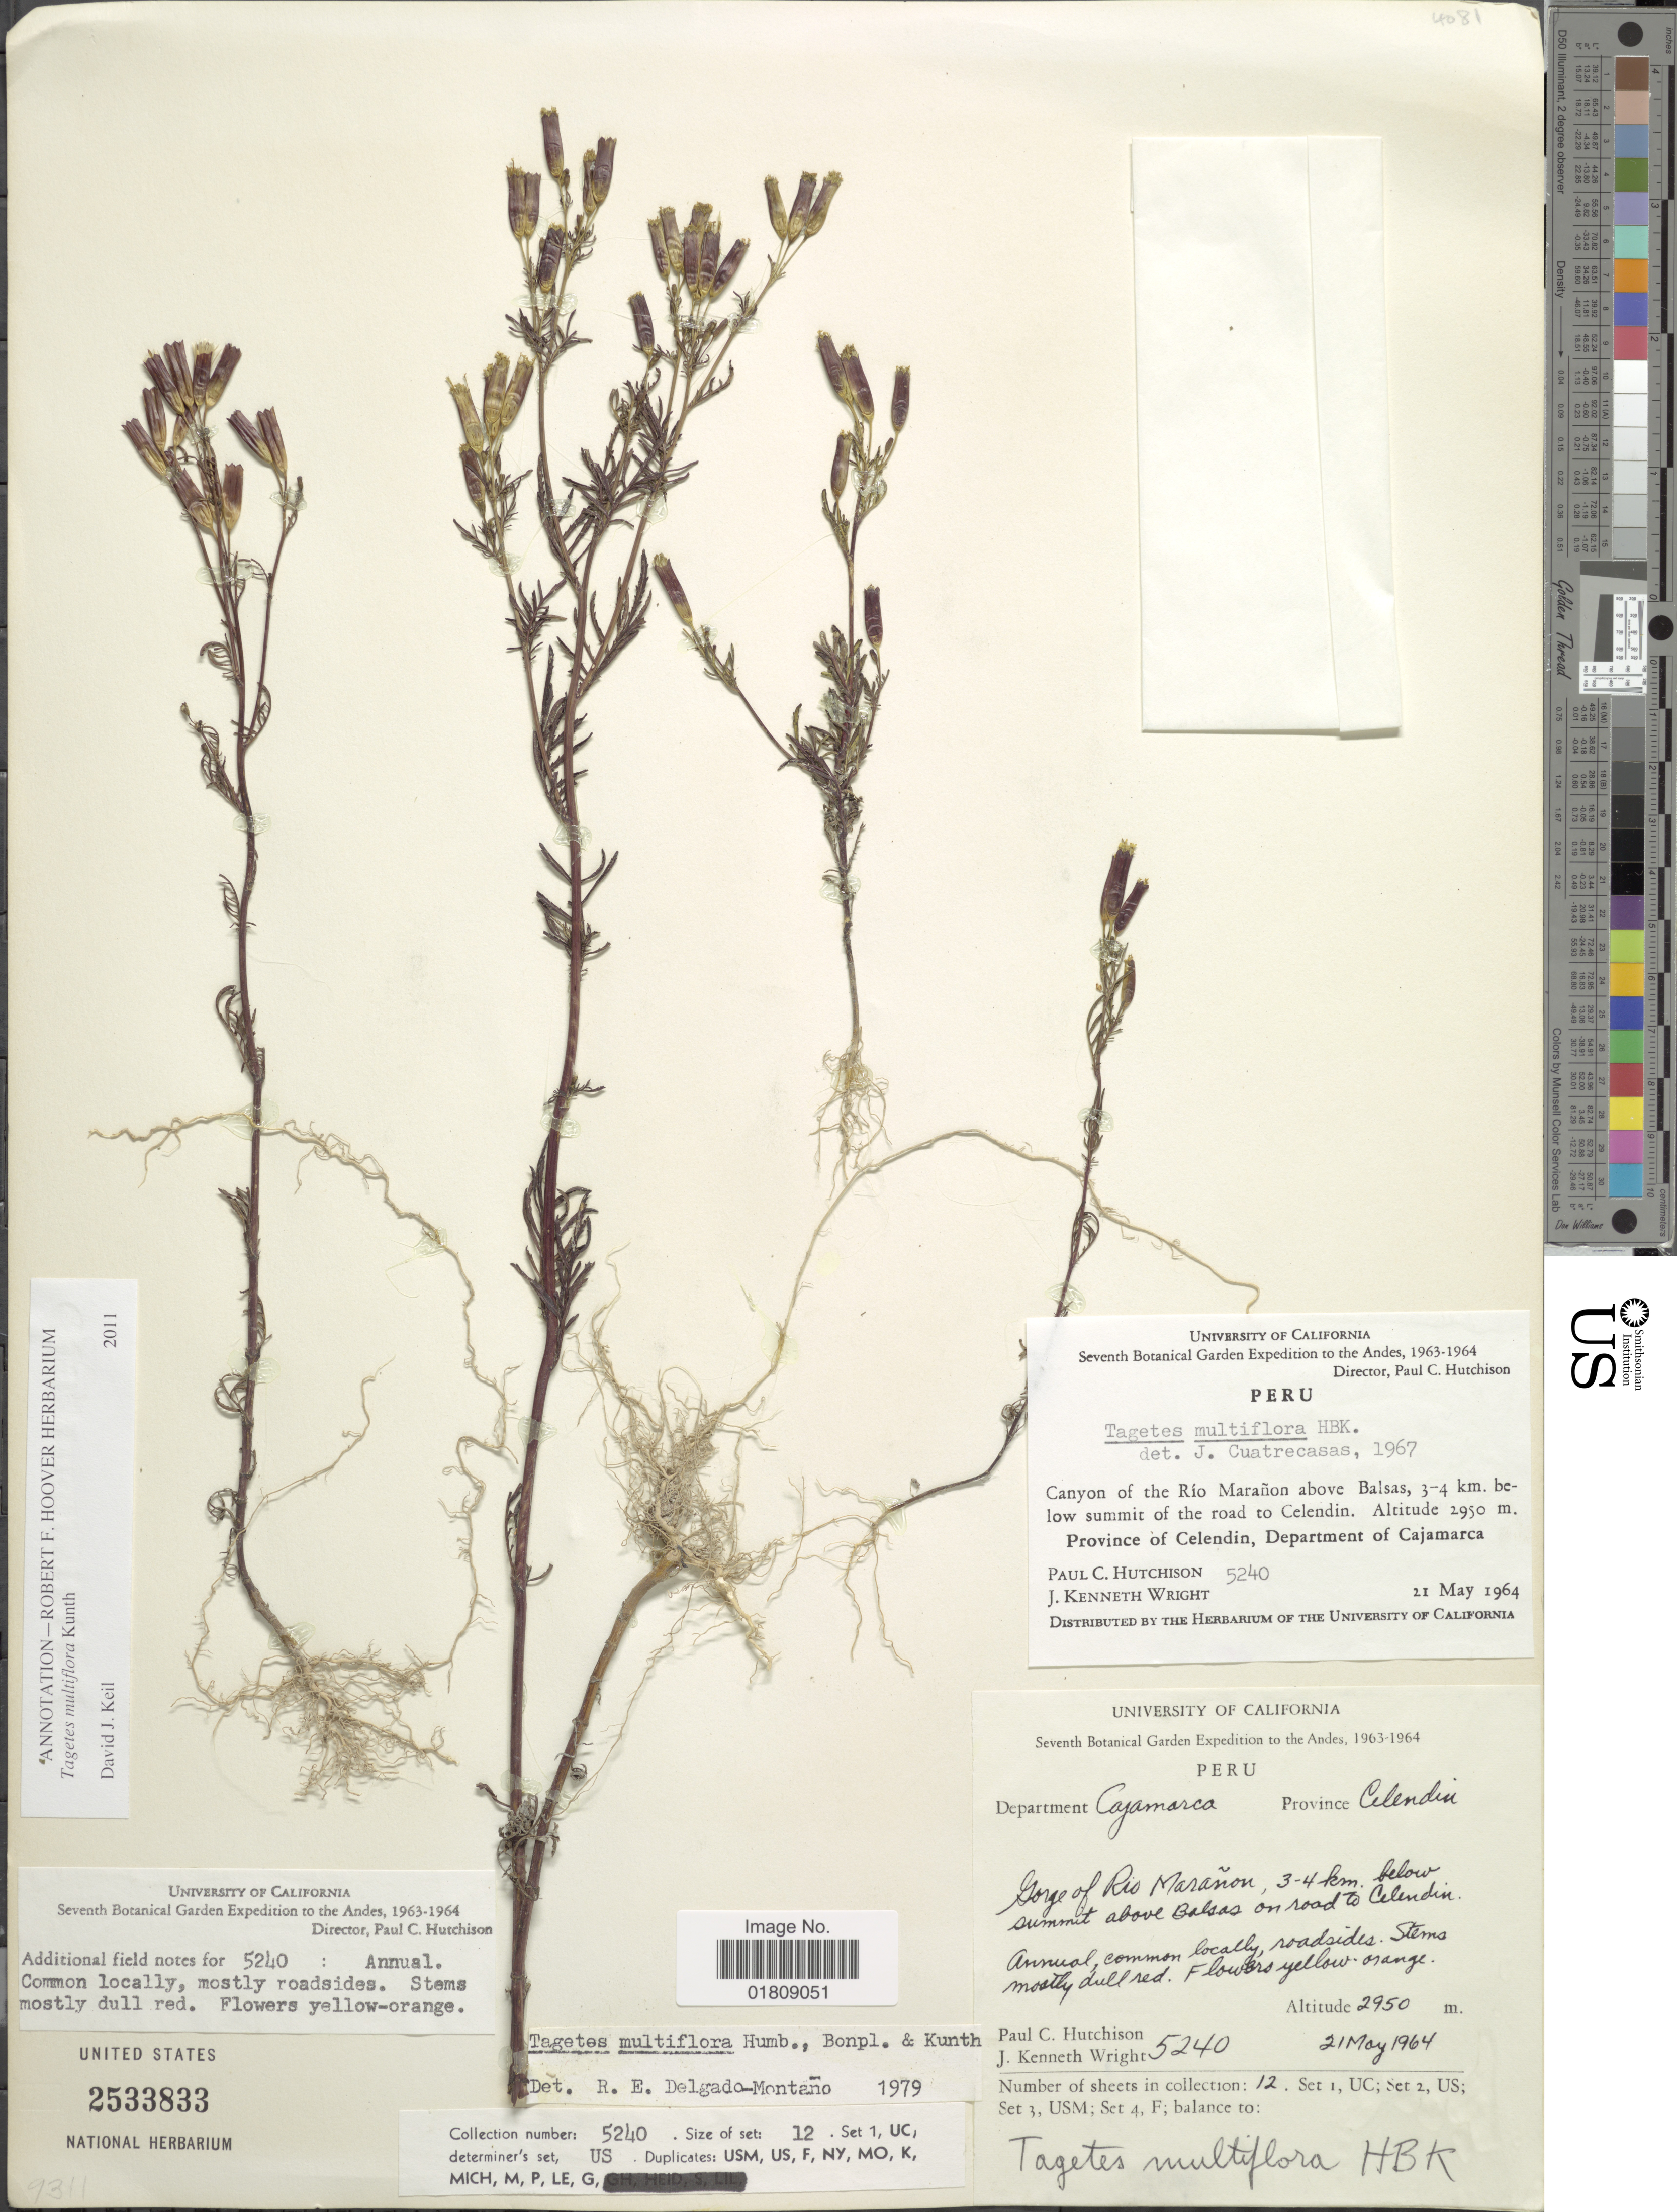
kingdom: Plantae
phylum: Tracheophyta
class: Magnoliopsida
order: Asterales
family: Asteraceae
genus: Tagetes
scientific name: Tagetes multiflora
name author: Kunth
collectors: P. C. Hutchison & J. K. Wright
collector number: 5240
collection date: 1964-05-21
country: Peru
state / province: Cajamarca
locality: Province Celendin, Canyon of the Rio Maranon above Balsas, 3-4 km below summit of the road to Celendin, Province of Celendin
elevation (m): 2950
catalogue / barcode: US 2533833